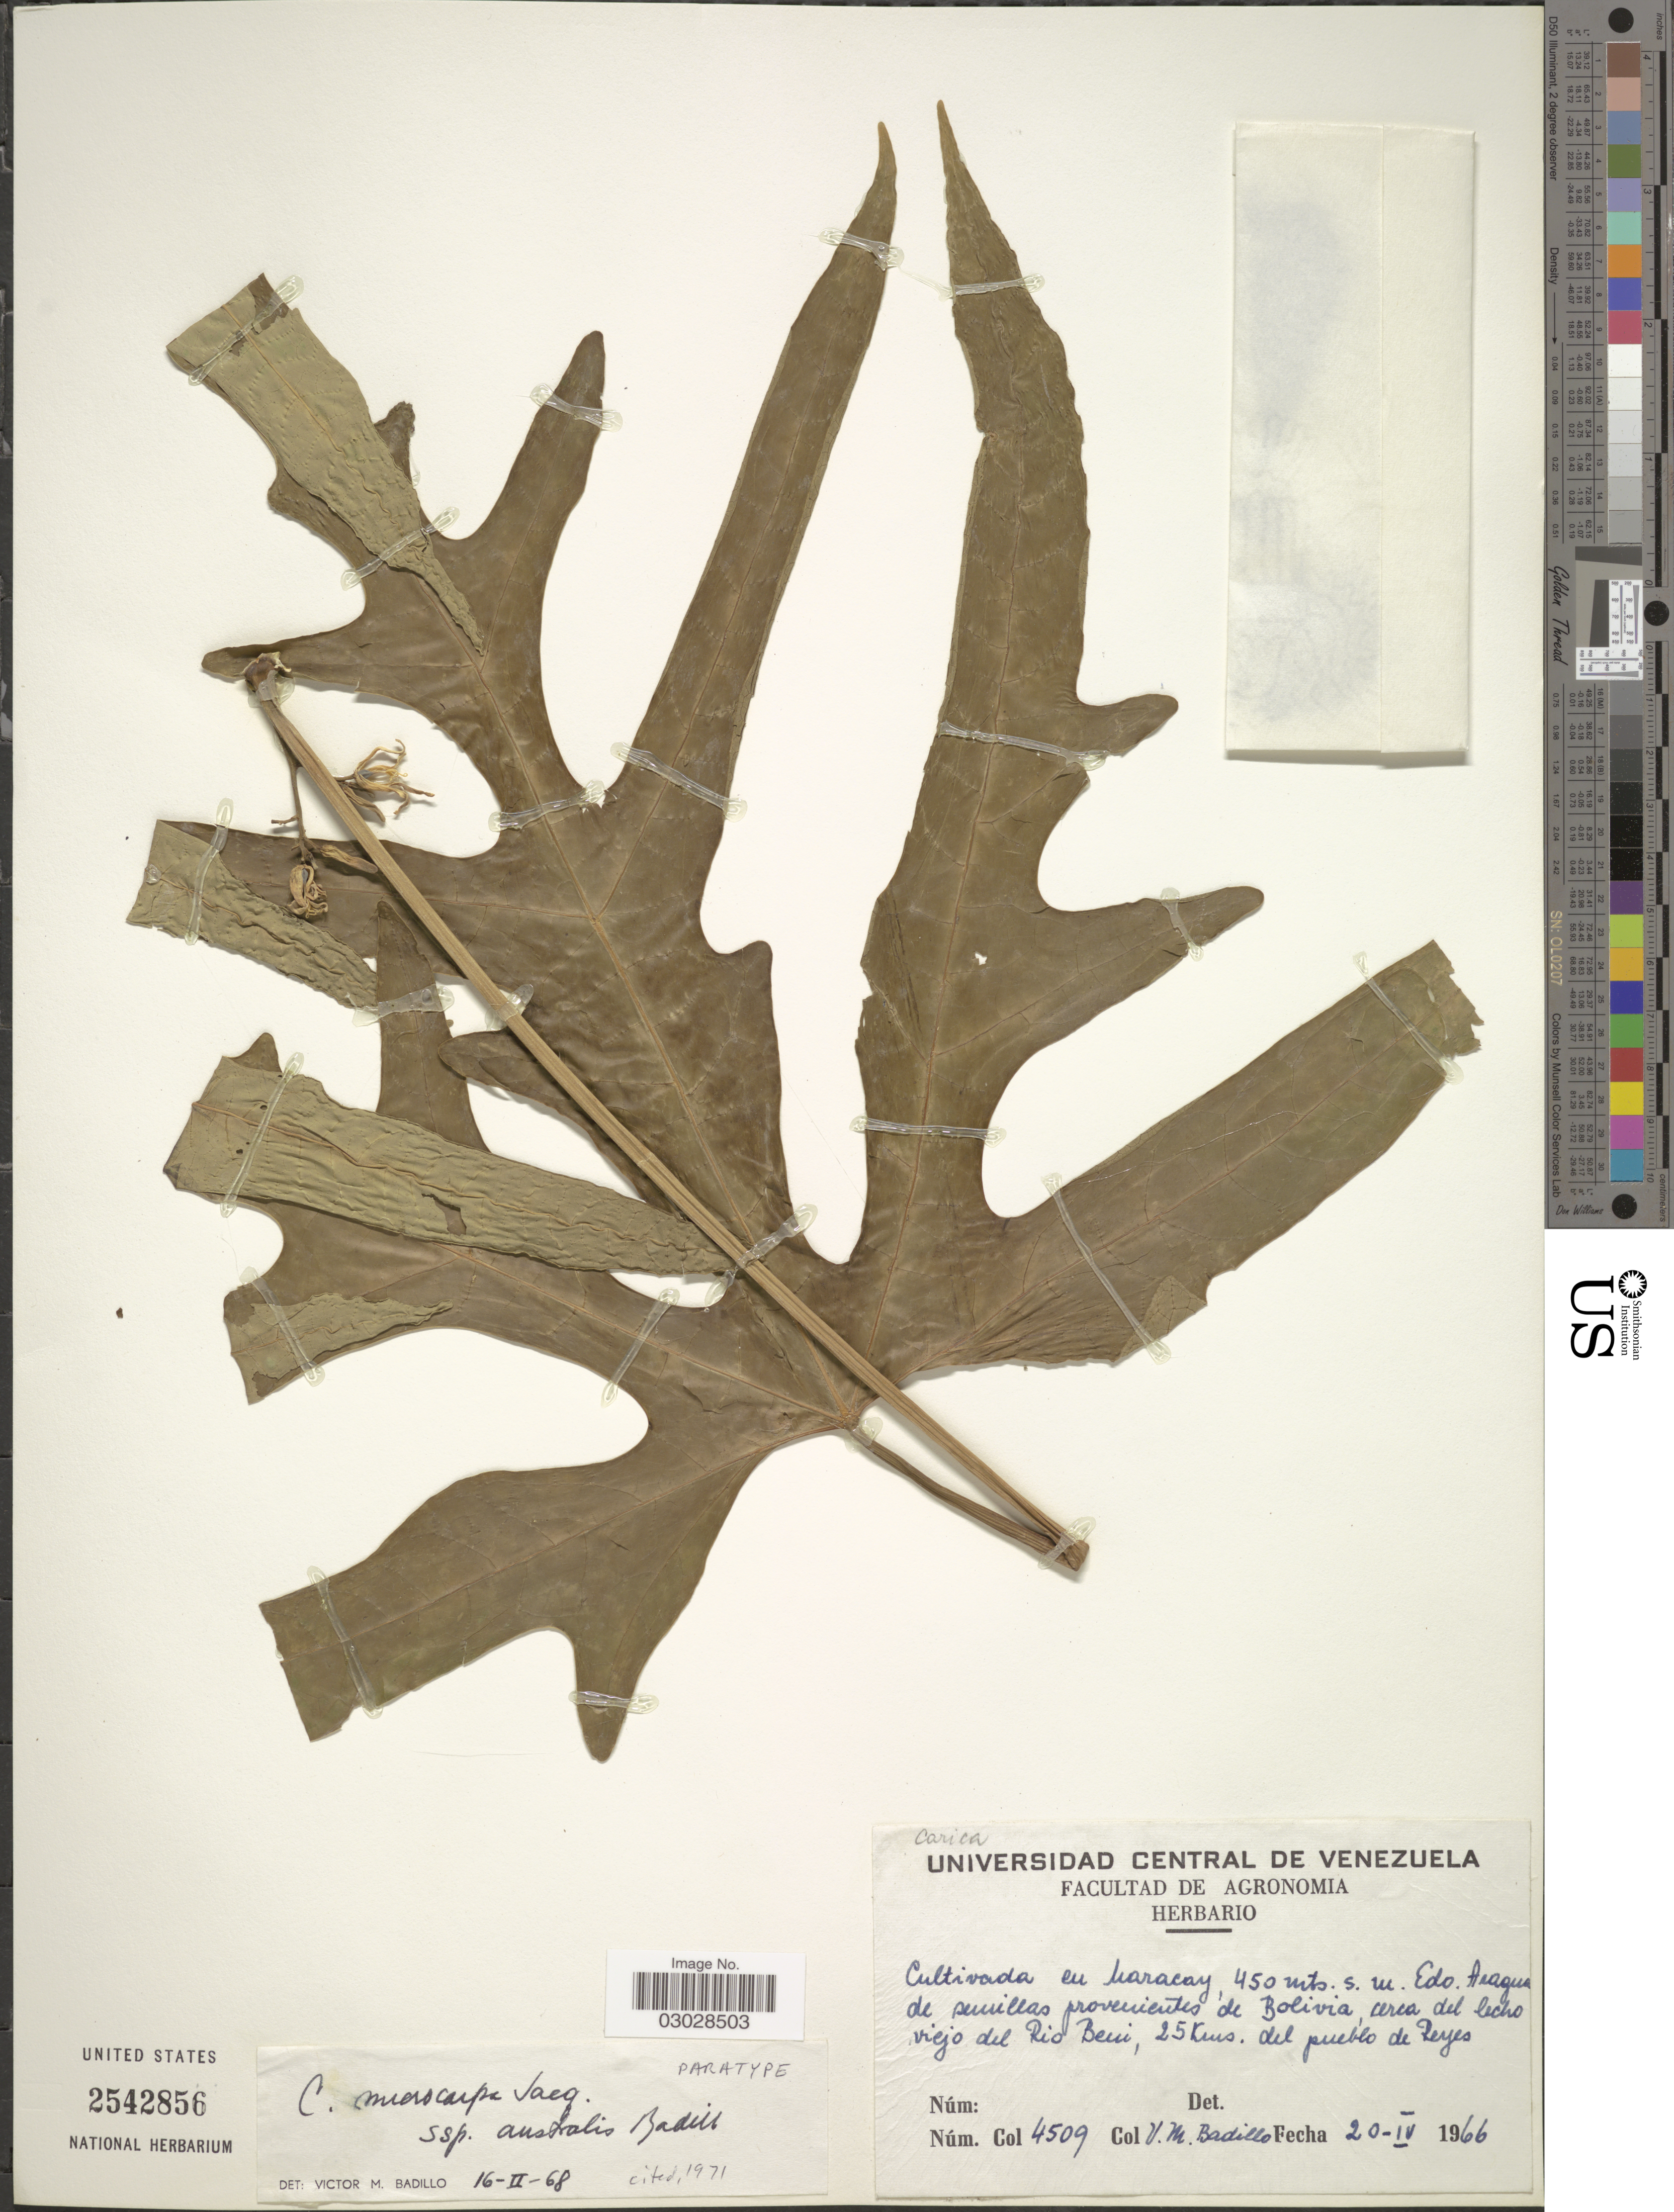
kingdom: Plantae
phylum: Tracheophyta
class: Magnoliopsida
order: Brassicales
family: Caricaceae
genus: Vasconcellea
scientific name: Vasconcellea microcarpa subsp. australis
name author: (V.M. Badillo) V.M. Badillo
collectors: V. Badillo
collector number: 4509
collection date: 1966-04-20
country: Venezuela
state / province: Aragua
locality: Cultivada en Maracay, Edo. Aragua de semillas provinientes de Bolivia cerca del lecho viejo del Rio Beni, 25 Kms. del pueblo de Reyes.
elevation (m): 450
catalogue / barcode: US 2542856